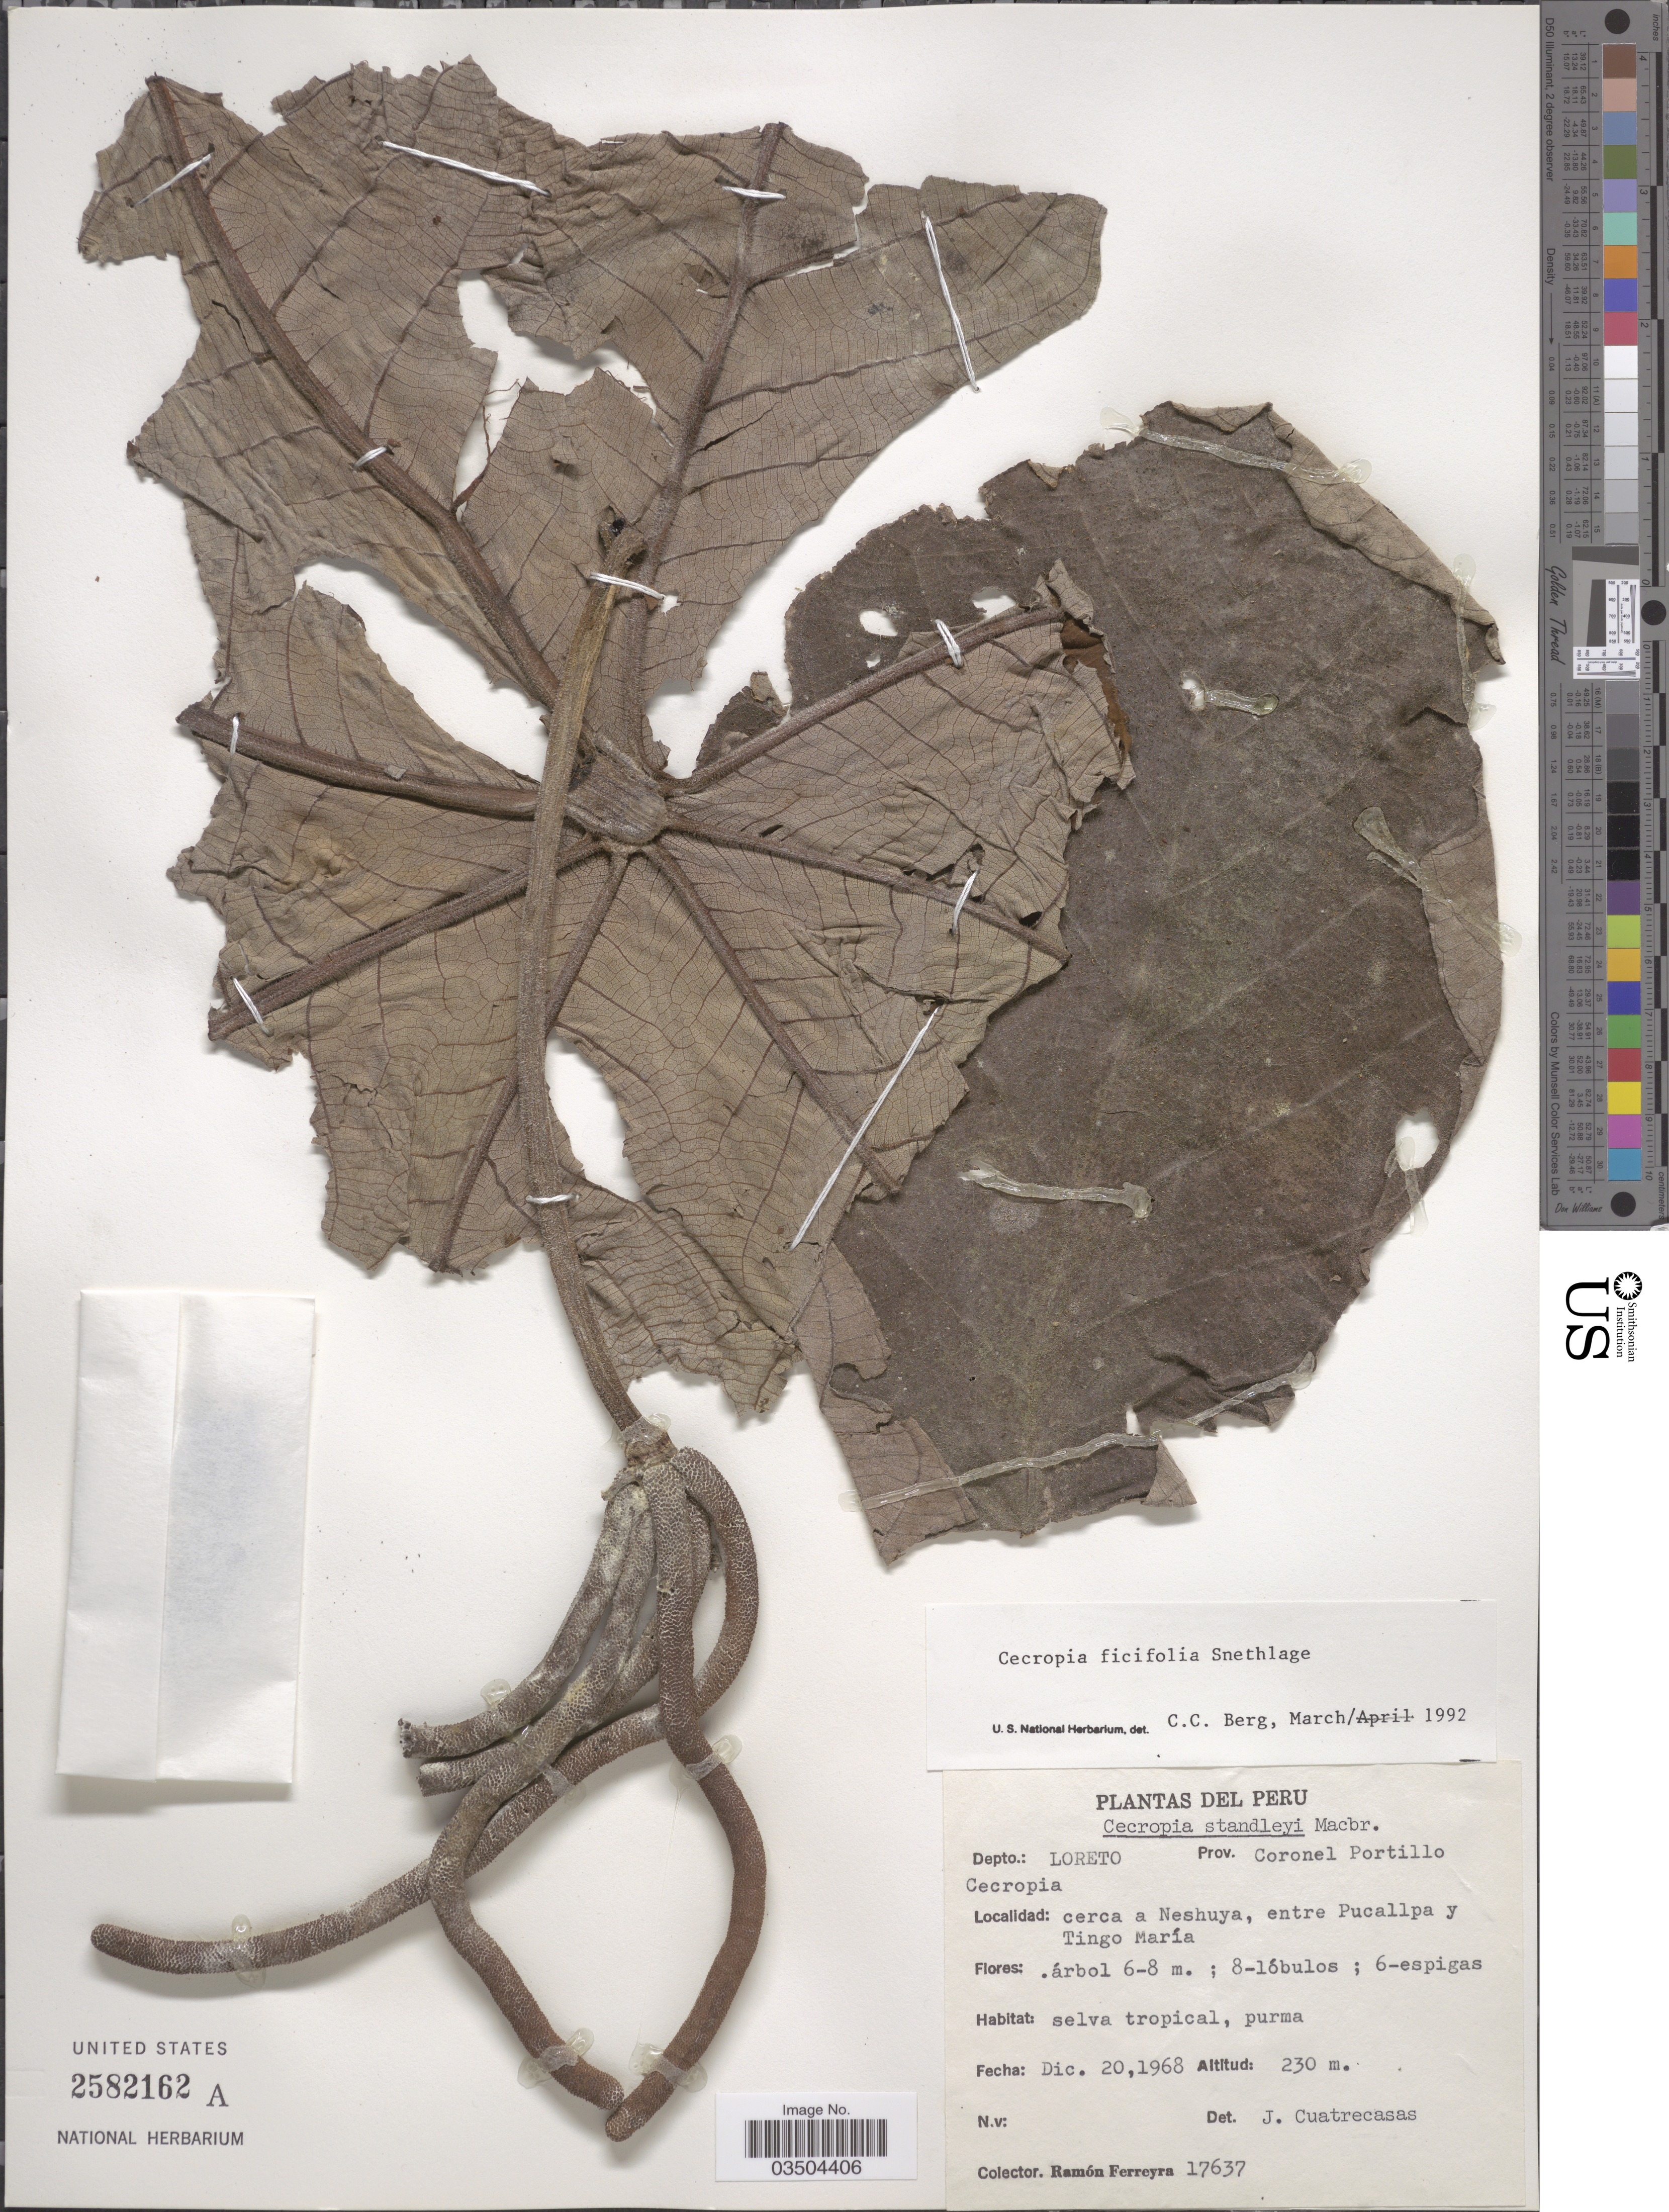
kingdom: Plantae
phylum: Tracheophyta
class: Magnoliopsida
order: Rosales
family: Urticaceae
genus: Cecropia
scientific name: Cecropia ficifolia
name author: Snethlage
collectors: R. A. Ferreyra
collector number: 17637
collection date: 1968-12-20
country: Peru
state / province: Loreto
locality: Depto.: Loreto. Prov. Coronel Portillo. Cerca a Neshuya, entre Pucallpa y Tingo María.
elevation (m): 230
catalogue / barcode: US 2582162A